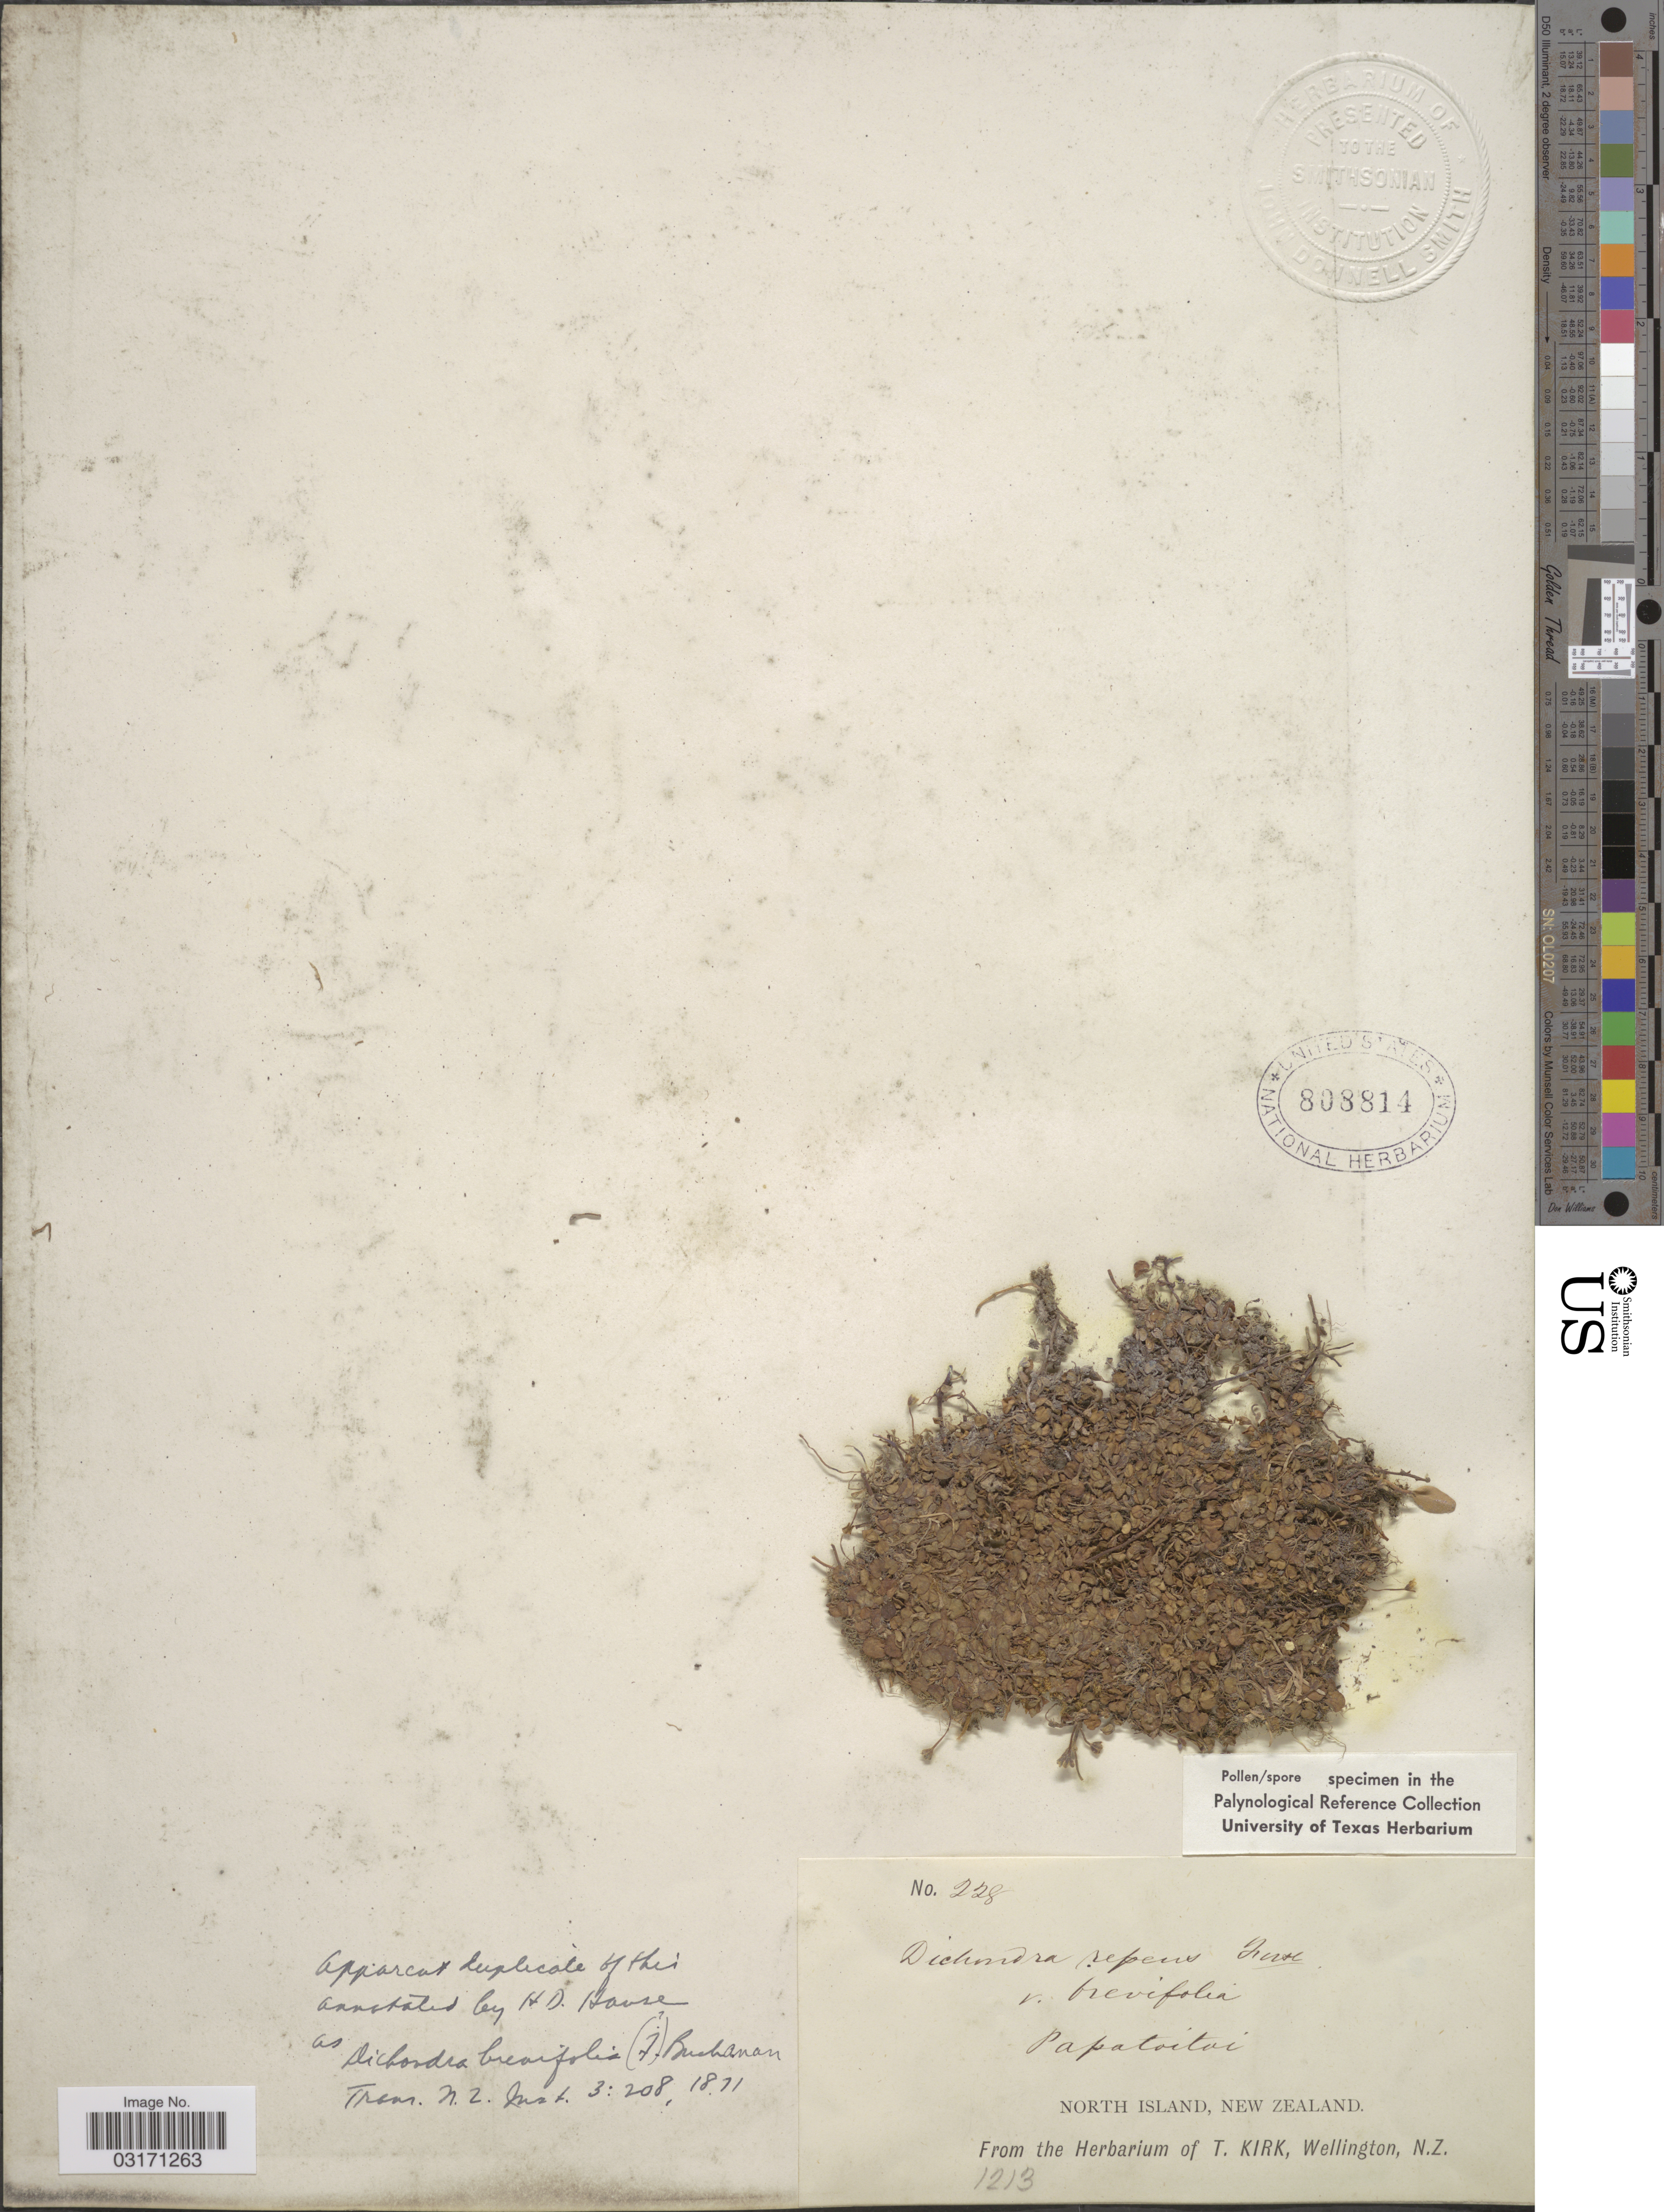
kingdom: Plantae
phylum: Tracheophyta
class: Magnoliopsida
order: Solanales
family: Convolvulaceae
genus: Dichondra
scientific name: Dichondra brevifolia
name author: Buchanan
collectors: ex herb. T. Kirk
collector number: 228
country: New Zealand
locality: Papatoitoi. North Island.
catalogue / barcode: US 808814